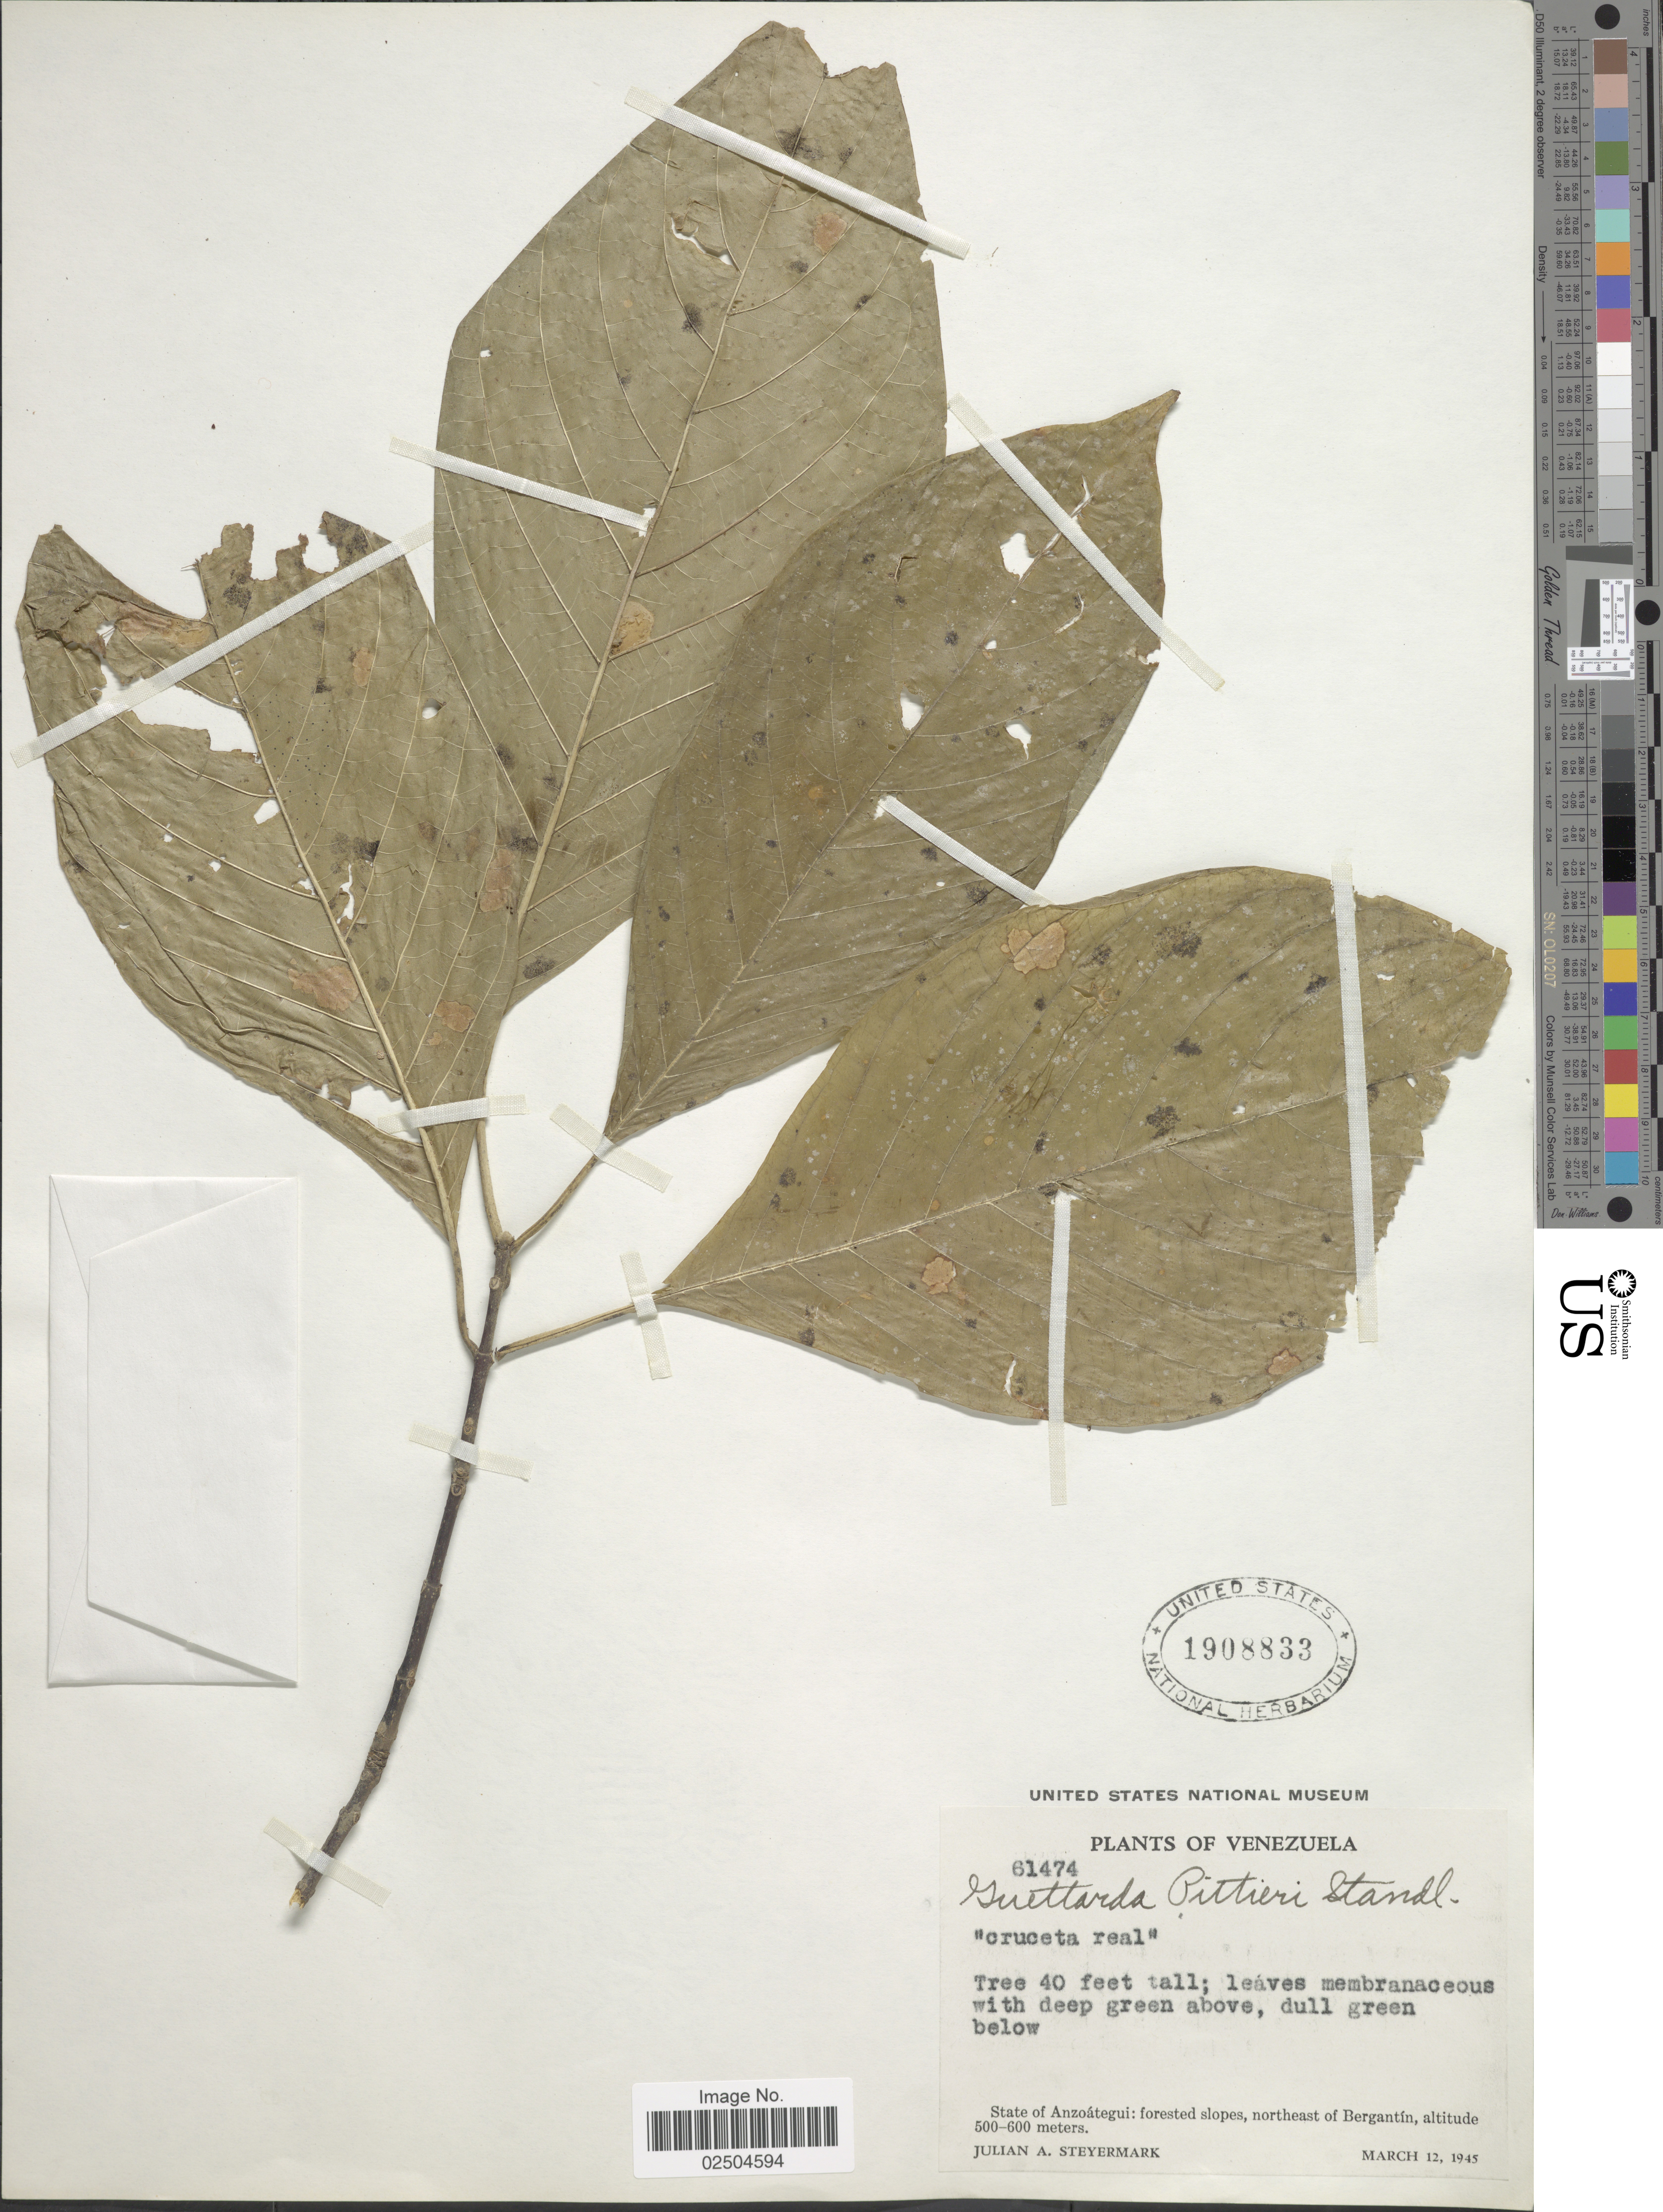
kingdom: Plantae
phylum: Tracheophyta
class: Magnoliopsida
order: Gentianales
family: Rubiaceae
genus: Guettarda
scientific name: Guettarda pittieri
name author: Standl.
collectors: J. Steyermark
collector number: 61474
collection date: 1945-03-12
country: Venezuela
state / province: Anzoategui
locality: State of Anzoategui: forested slopes, northeast of Bergantin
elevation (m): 500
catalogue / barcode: US 1908833